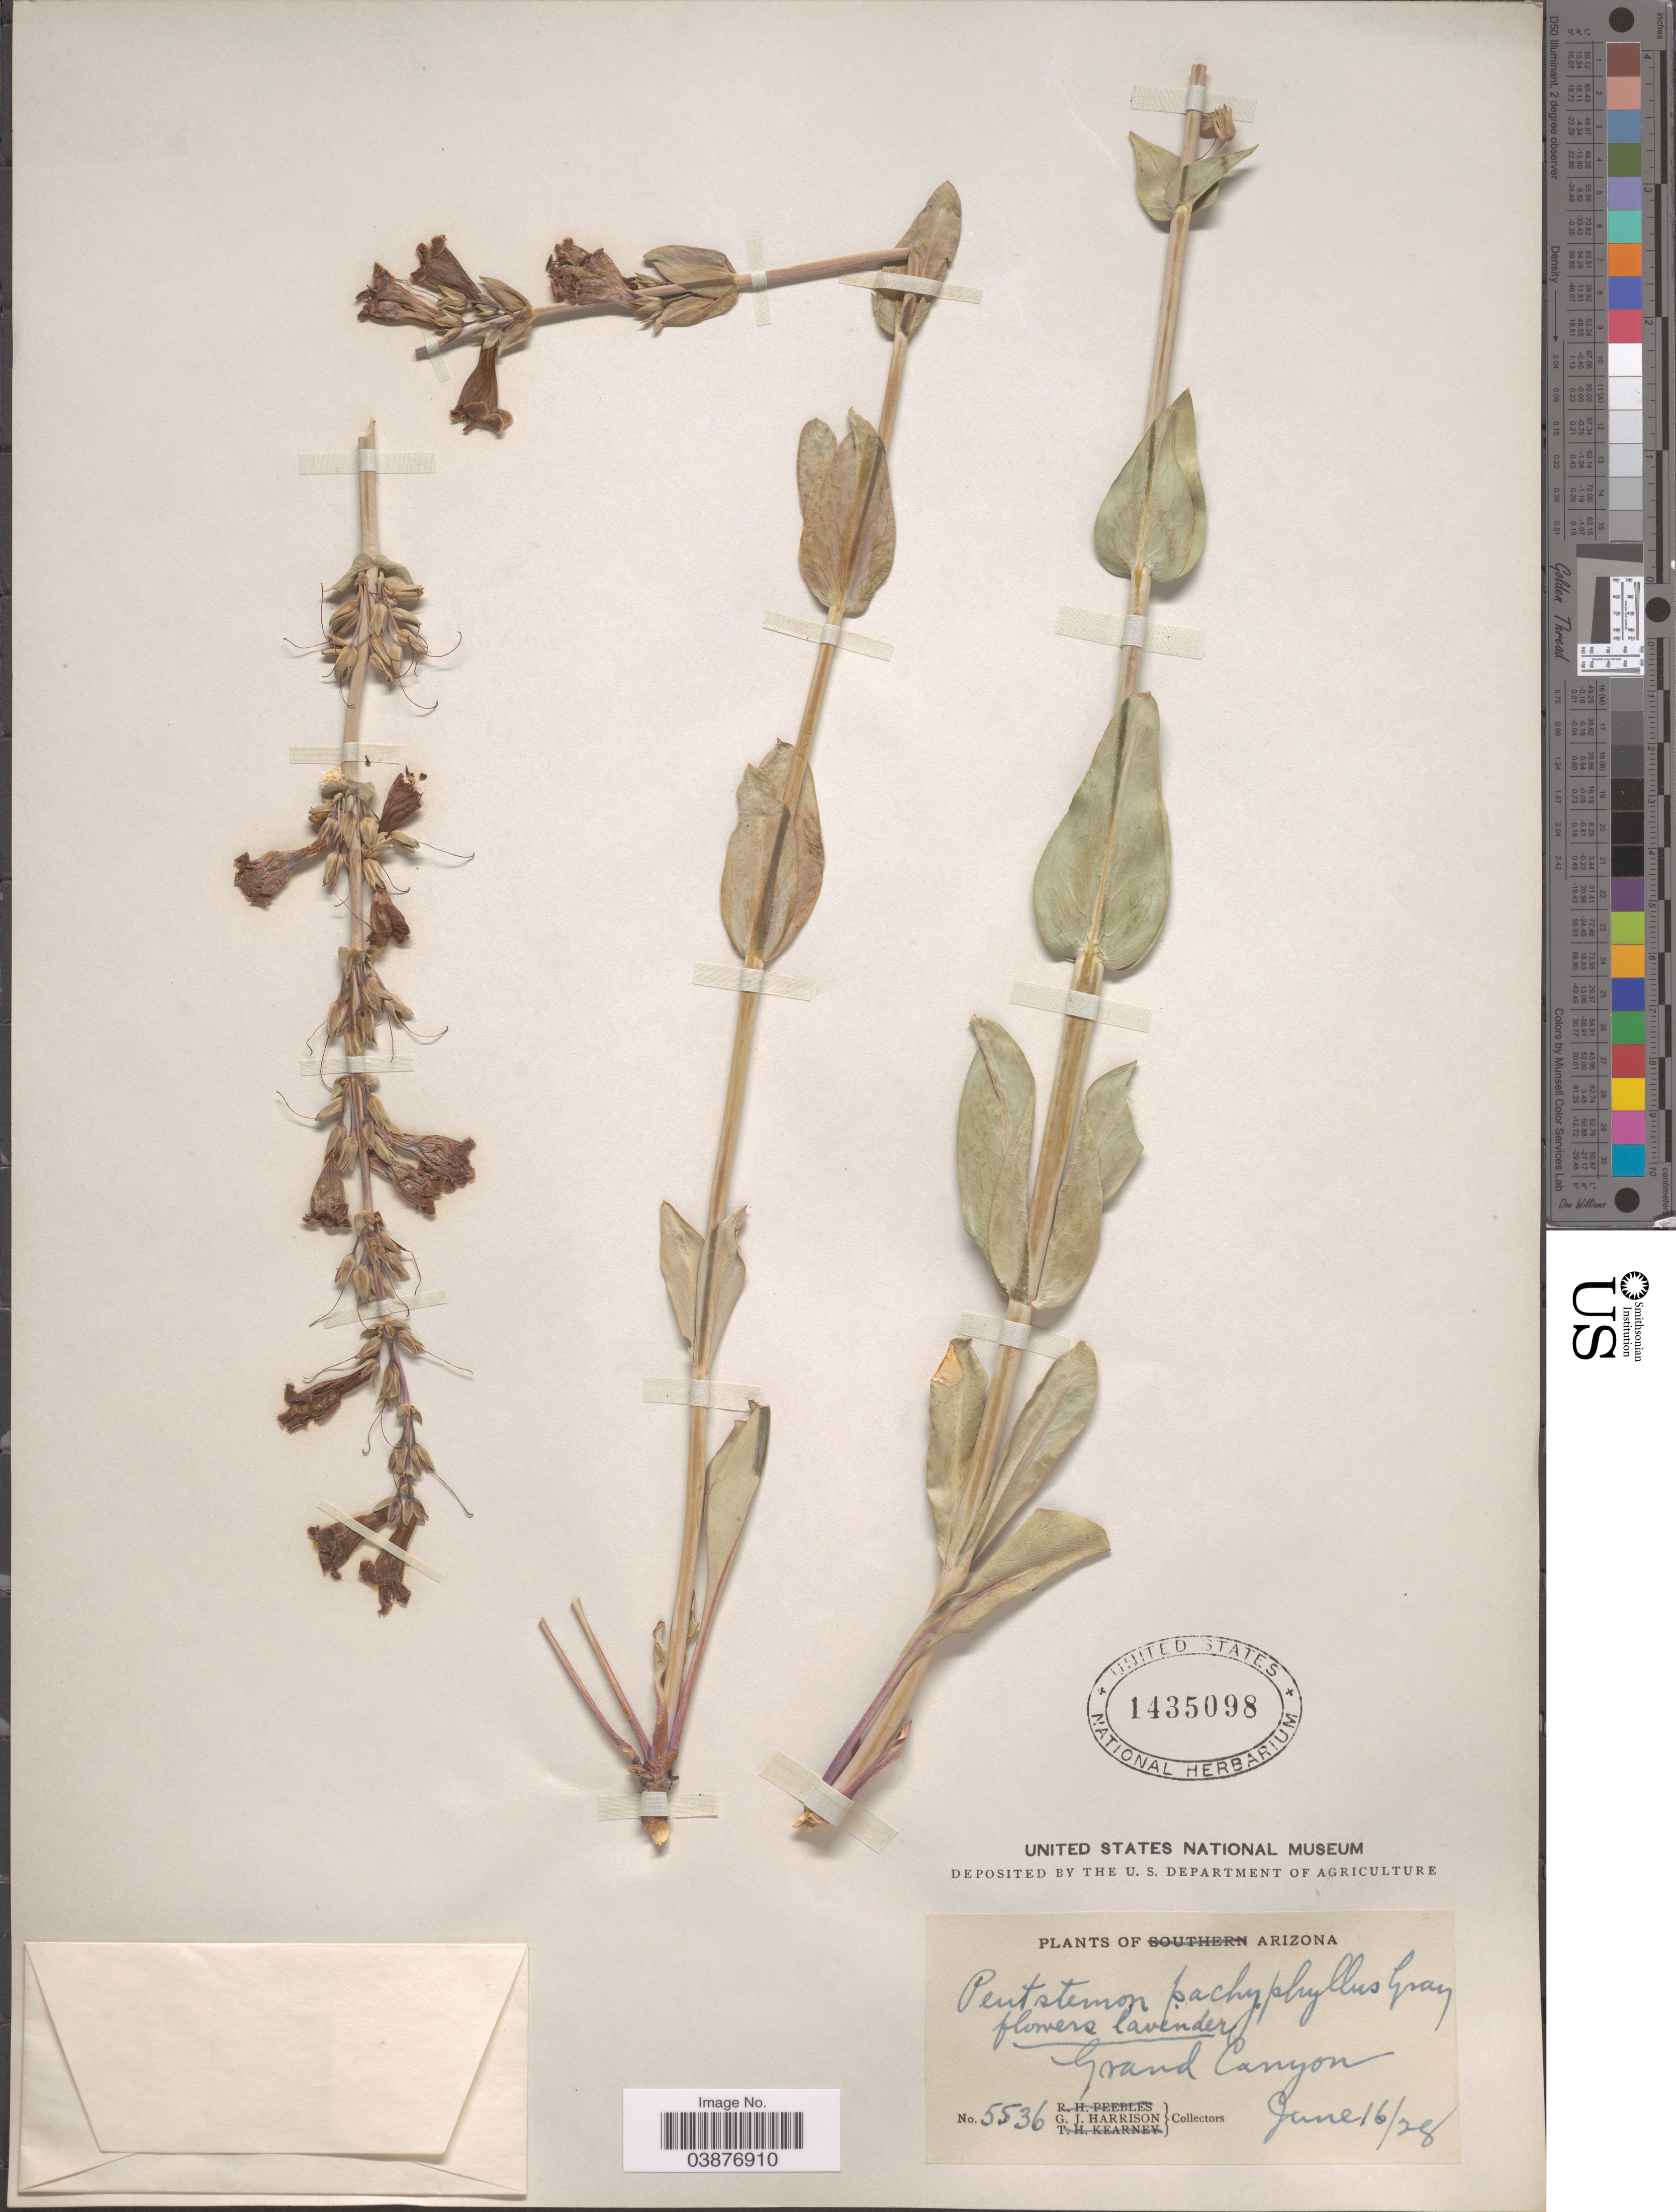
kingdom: Plantae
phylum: Tracheophyta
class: Magnoliopsida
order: Lamiales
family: Plantaginaceae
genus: Penstemon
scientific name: Penstemon pachyphyllus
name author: A. Gray ex Rydb.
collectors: G. J. Harrison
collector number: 5536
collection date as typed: Transcribed d/m/y: 16/6/29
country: United States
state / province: Arizona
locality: Grand Cañon.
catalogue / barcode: US 1435098